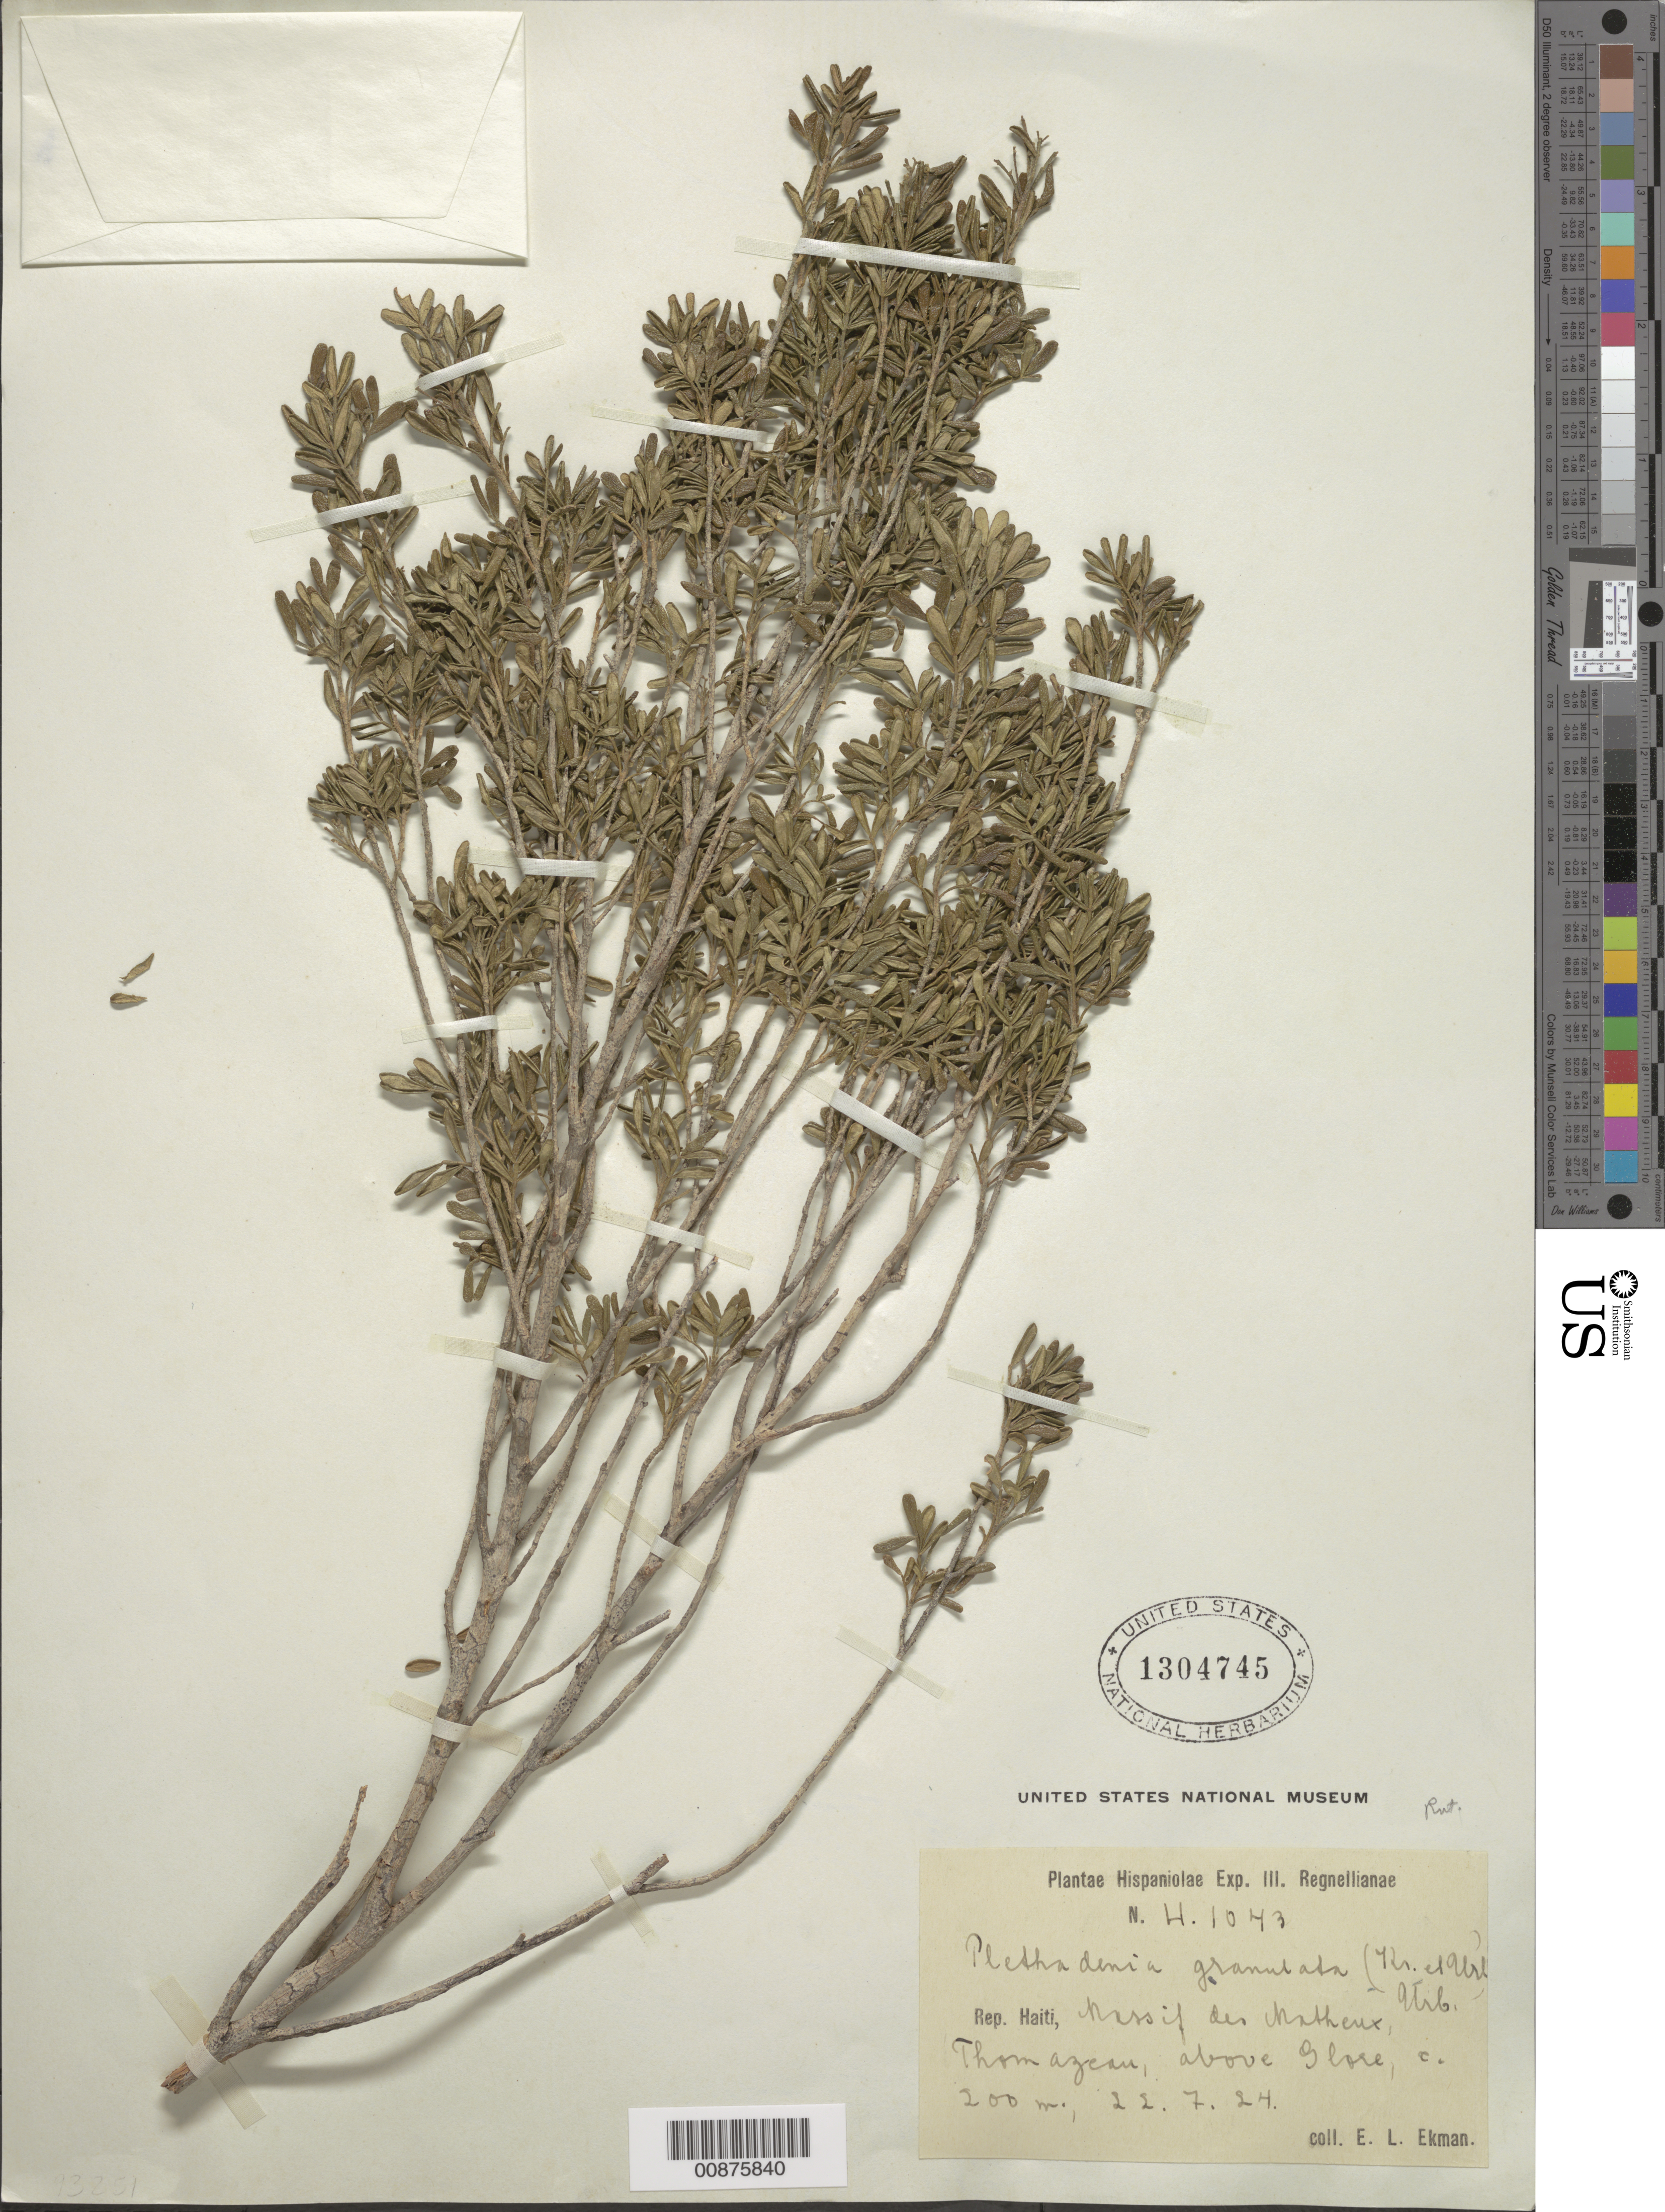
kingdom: Plantae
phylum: Tracheophyta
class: Magnoliopsida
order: Sapindales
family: Rutaceae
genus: Plethadenia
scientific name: Plethadenia granulata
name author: Urb.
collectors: E. L. Ekman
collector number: H 1043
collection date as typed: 22 Jul 1924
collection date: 1924-07-22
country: Haiti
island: Hispaniola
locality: Massif des Matheux, Thomazeau, above Glore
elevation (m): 200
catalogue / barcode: US 1304745